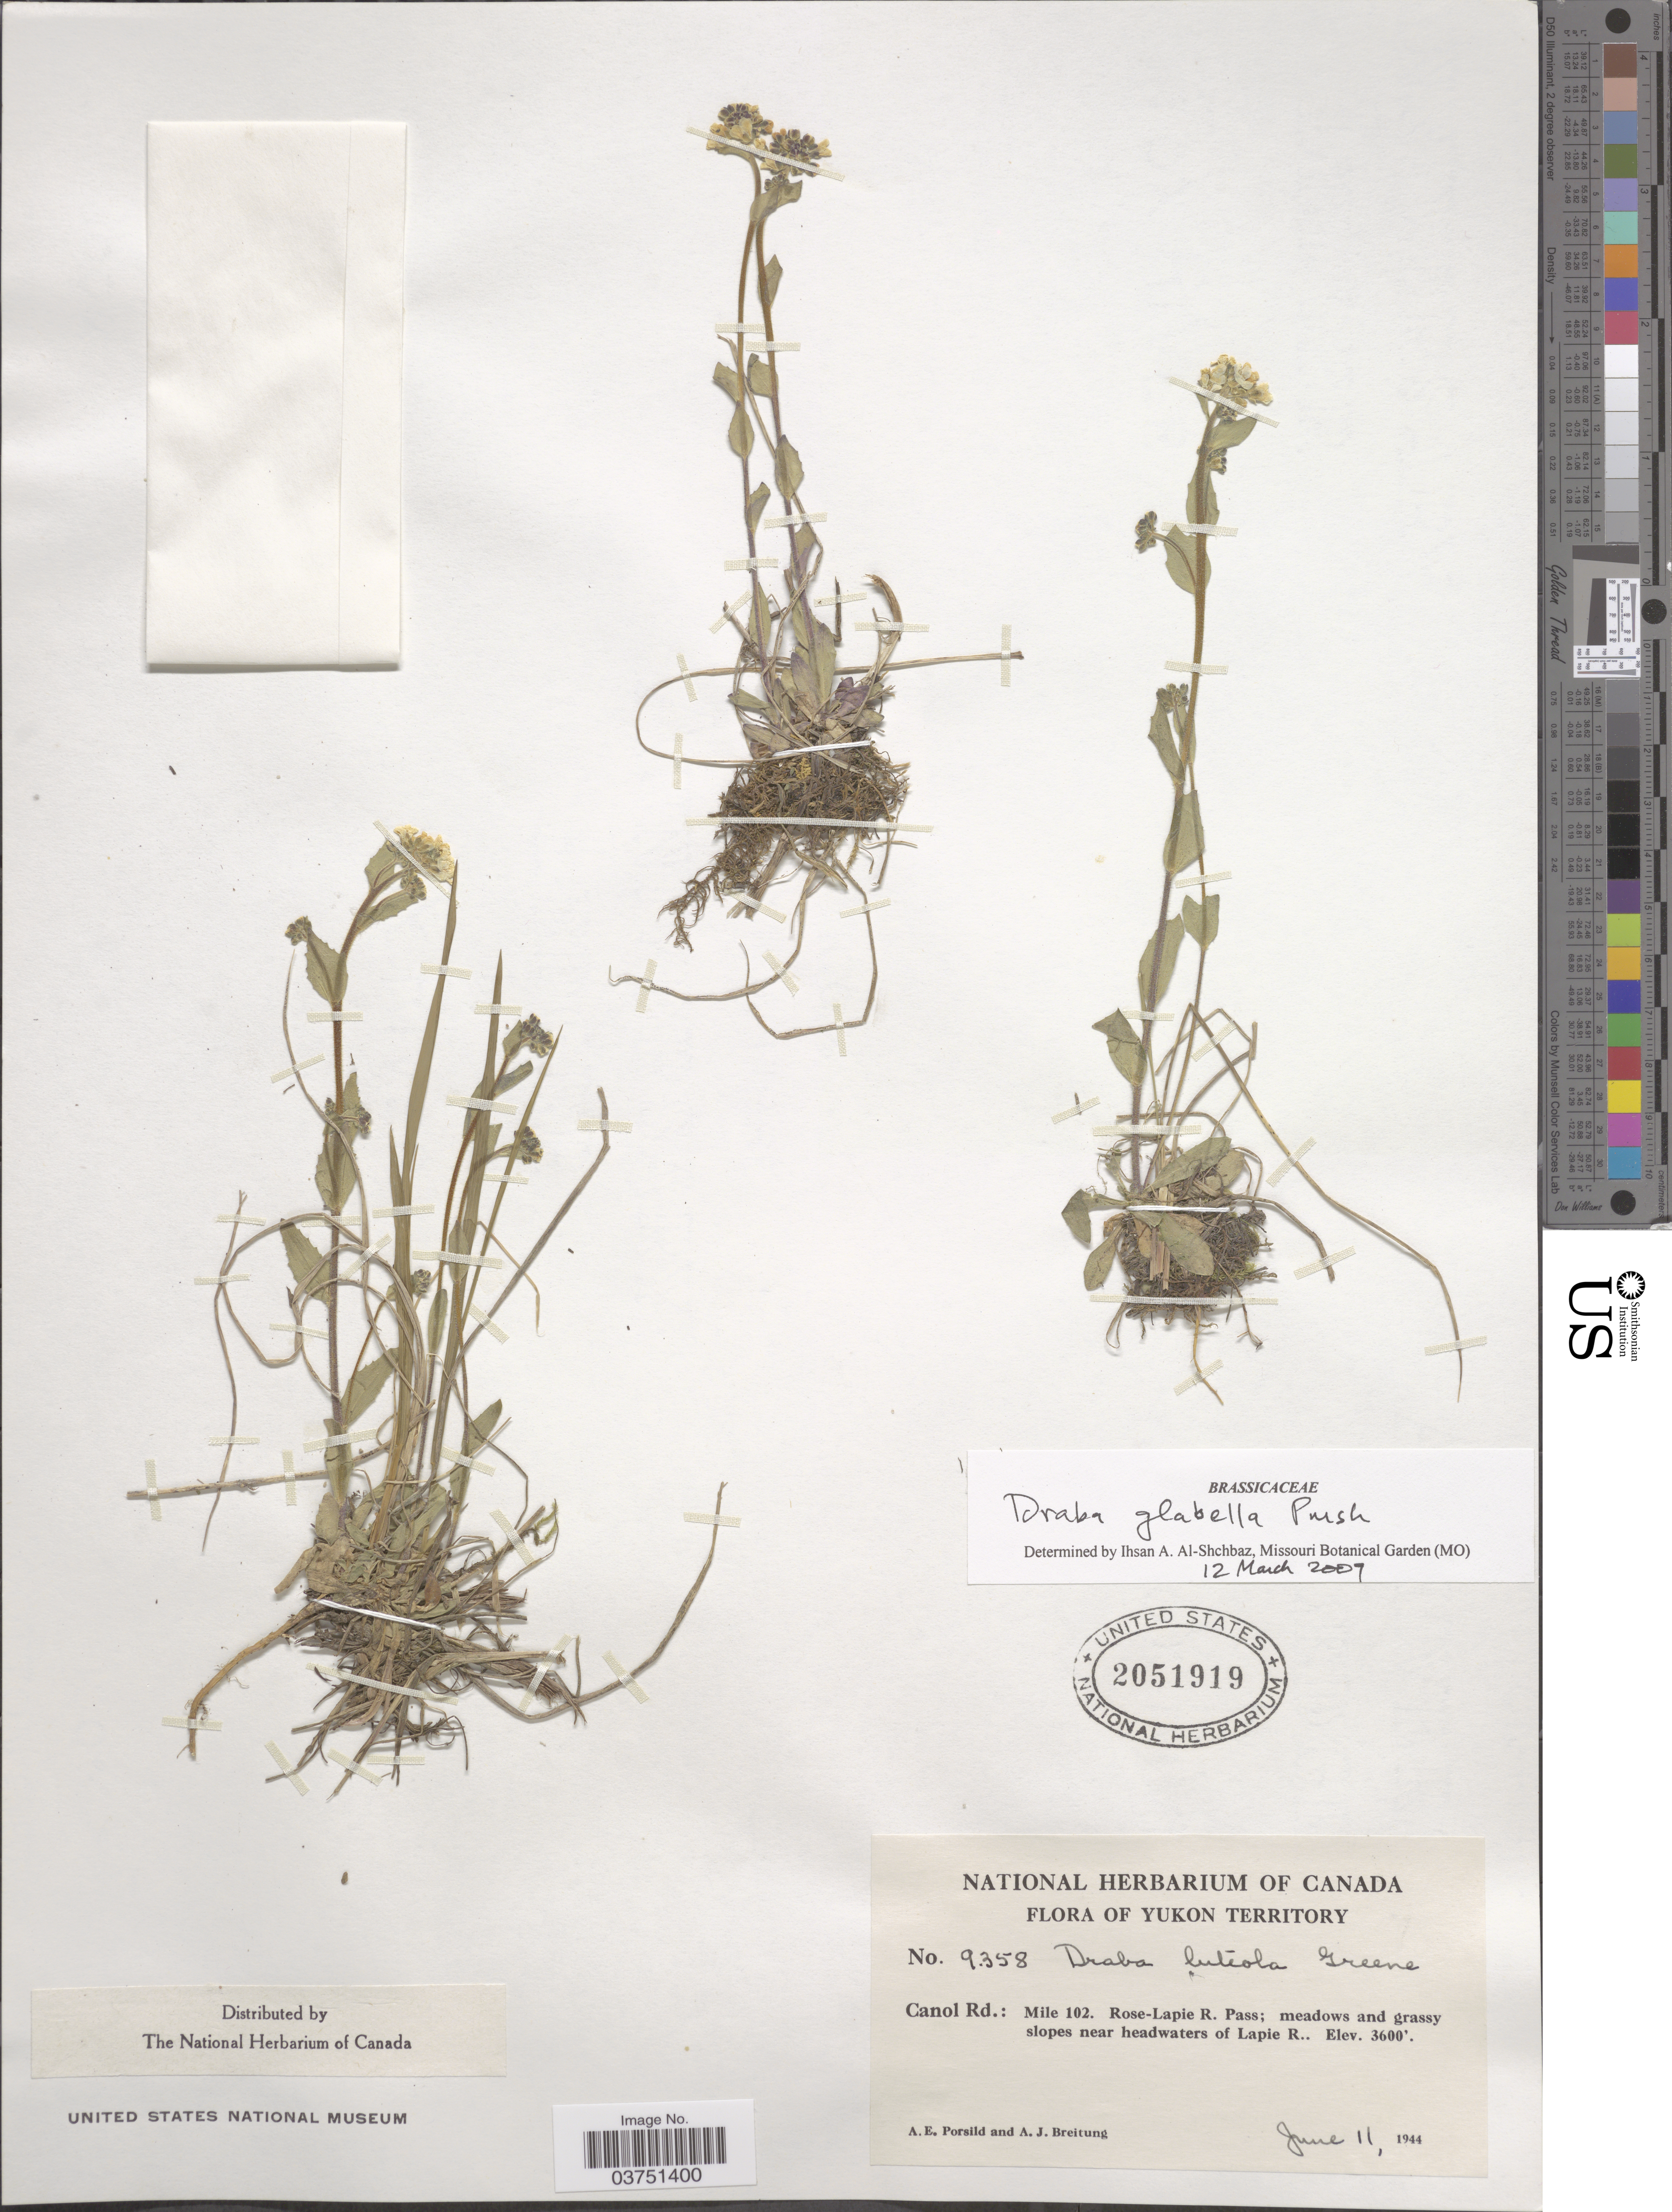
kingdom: Plantae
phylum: Tracheophyta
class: Magnoliopsida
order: Brassicales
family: Brassicaceae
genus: Draba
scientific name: Draba glabella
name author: Pursh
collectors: A. E. Porsild & A. Breitung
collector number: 9358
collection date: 1944-06-11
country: Canada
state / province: Yukon Territory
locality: Canol Rd.: Mile 102. Rose-Lapie R. Pass; meadows and grassy slopes near headwaters of Lapie R.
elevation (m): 1097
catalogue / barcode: US 2051919